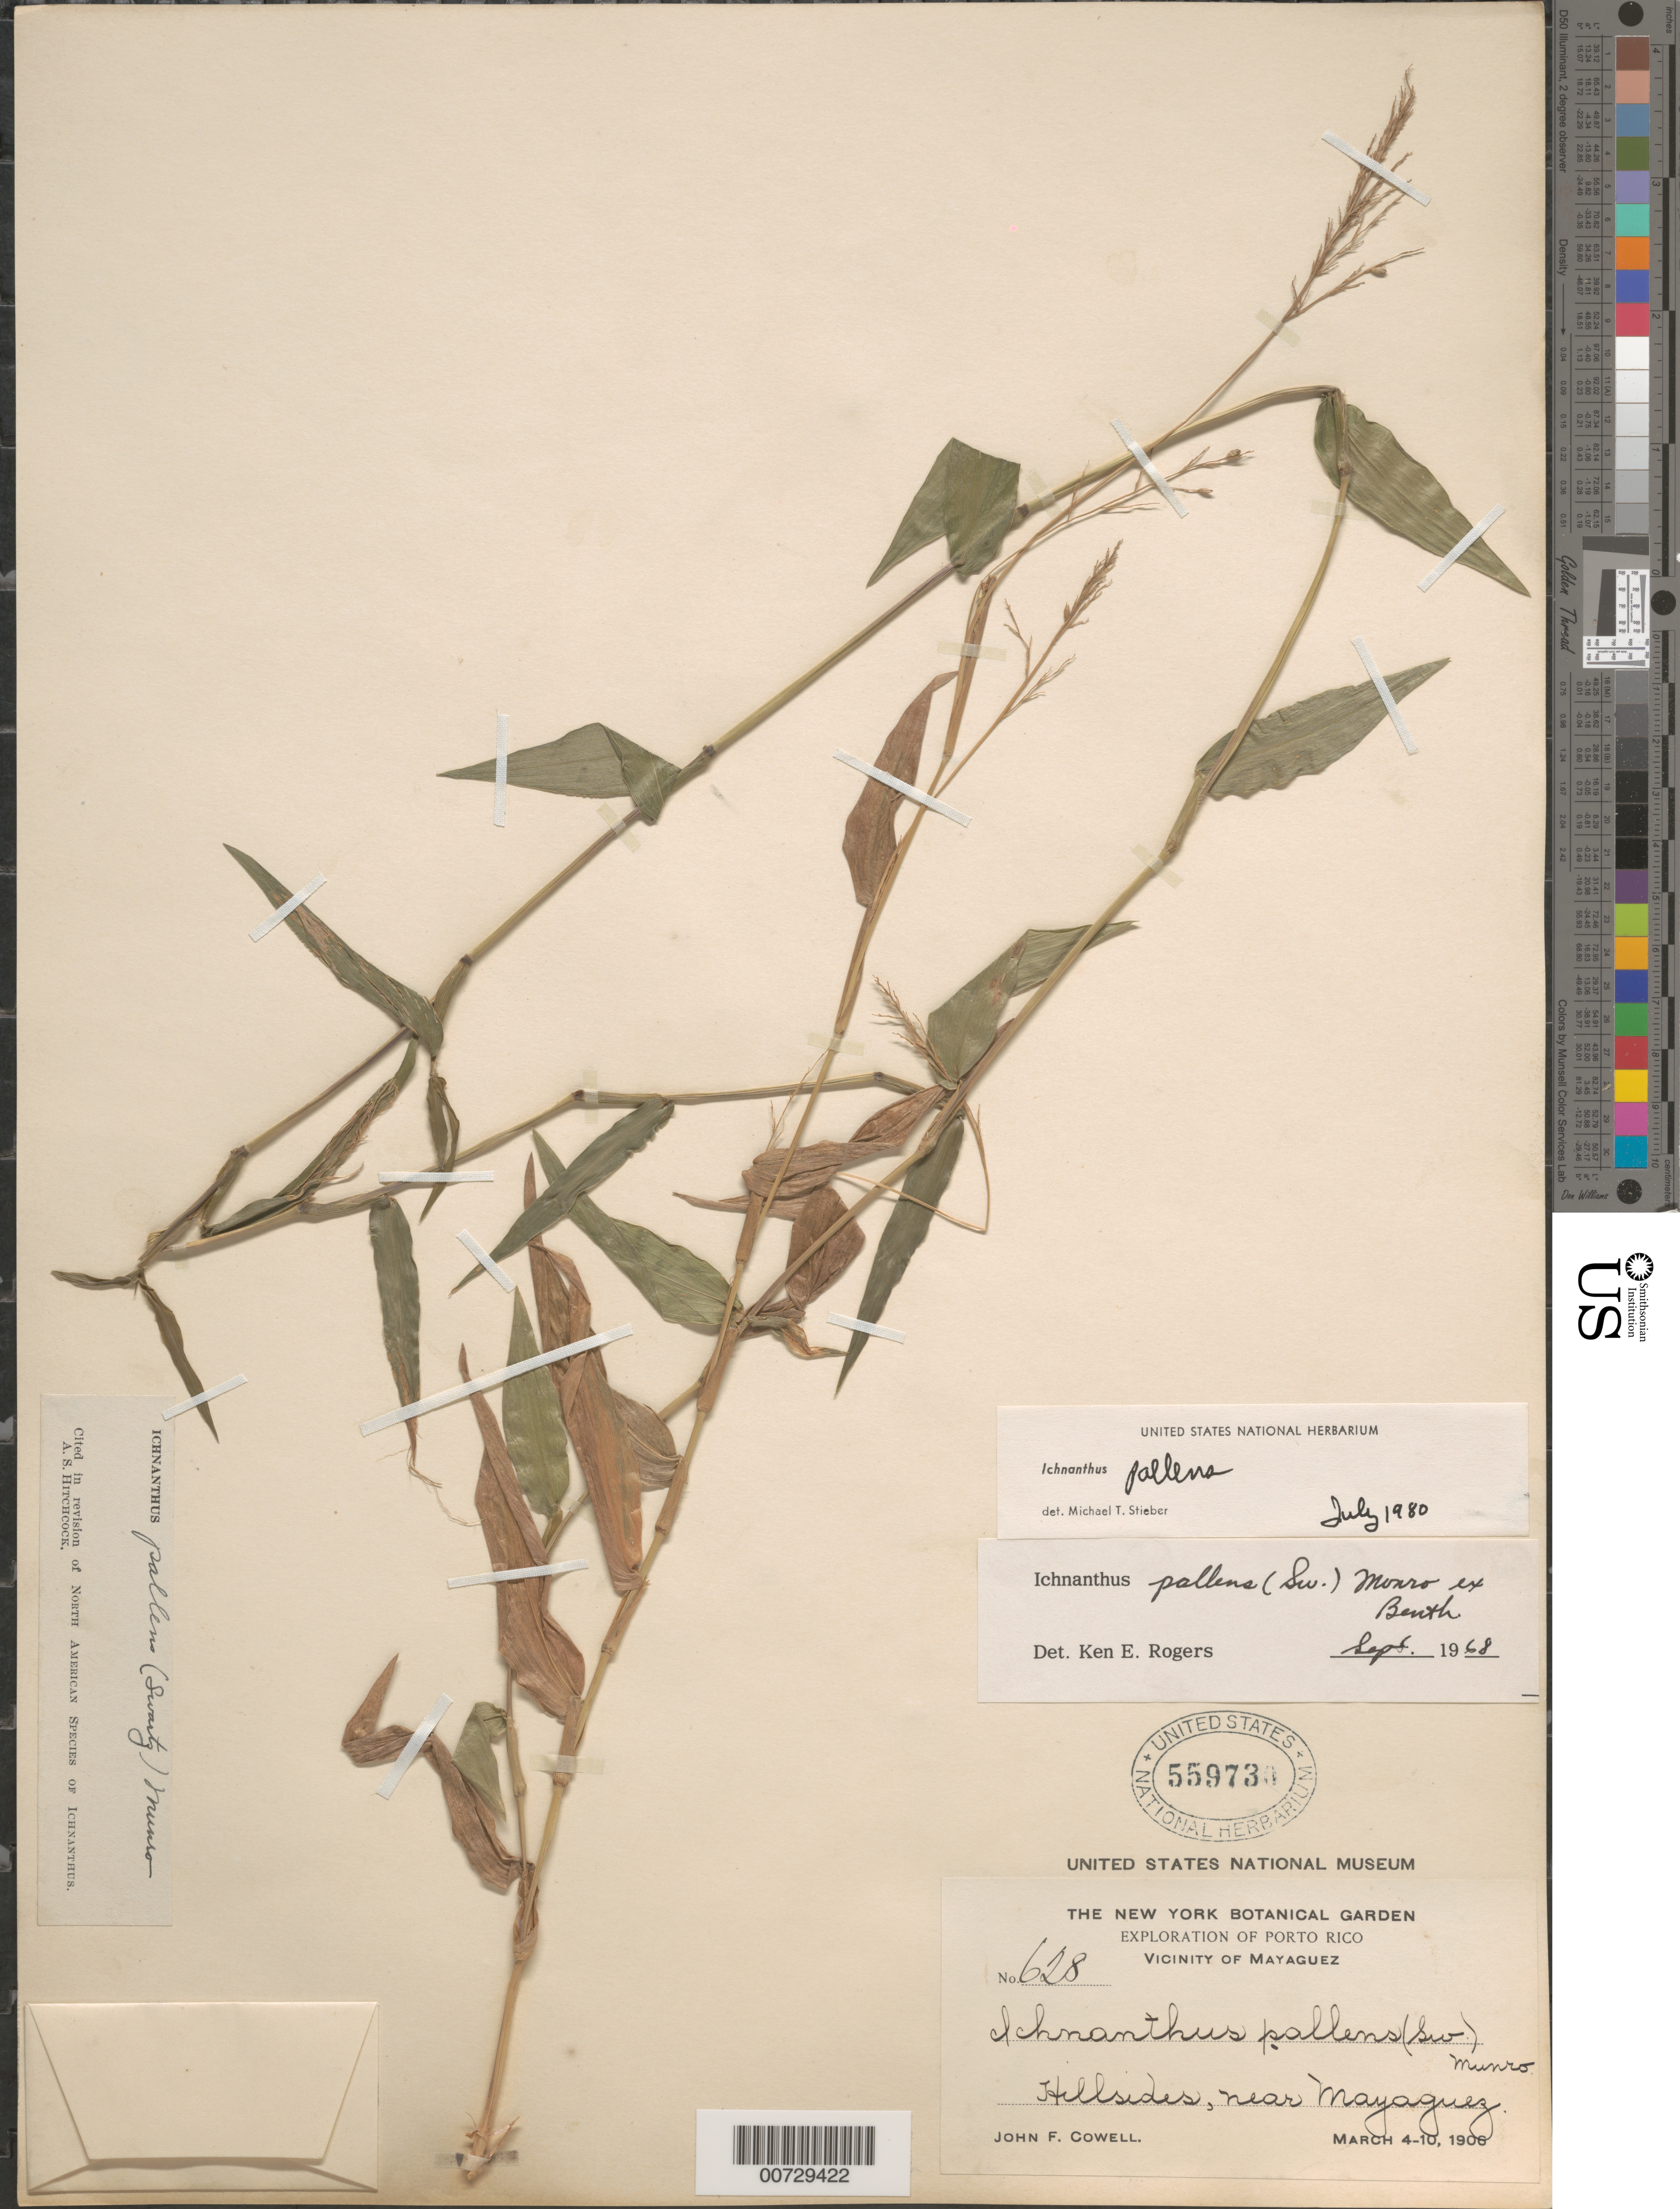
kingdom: Plantae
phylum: Tracheophyta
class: Liliopsida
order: Poales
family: Poaceae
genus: Ichnanthus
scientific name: Ichnanthus pallens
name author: (Sw.) Munro ex Benth.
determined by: Stieber, M. T.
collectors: J. F. Cowell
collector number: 628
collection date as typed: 04 Mar 1906 to 10 Mar 1906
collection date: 1906-03-04/1906-03-10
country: Puerto Rico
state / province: Mayagüez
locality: Mayaguez, vic of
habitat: Hillsides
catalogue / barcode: US 559730